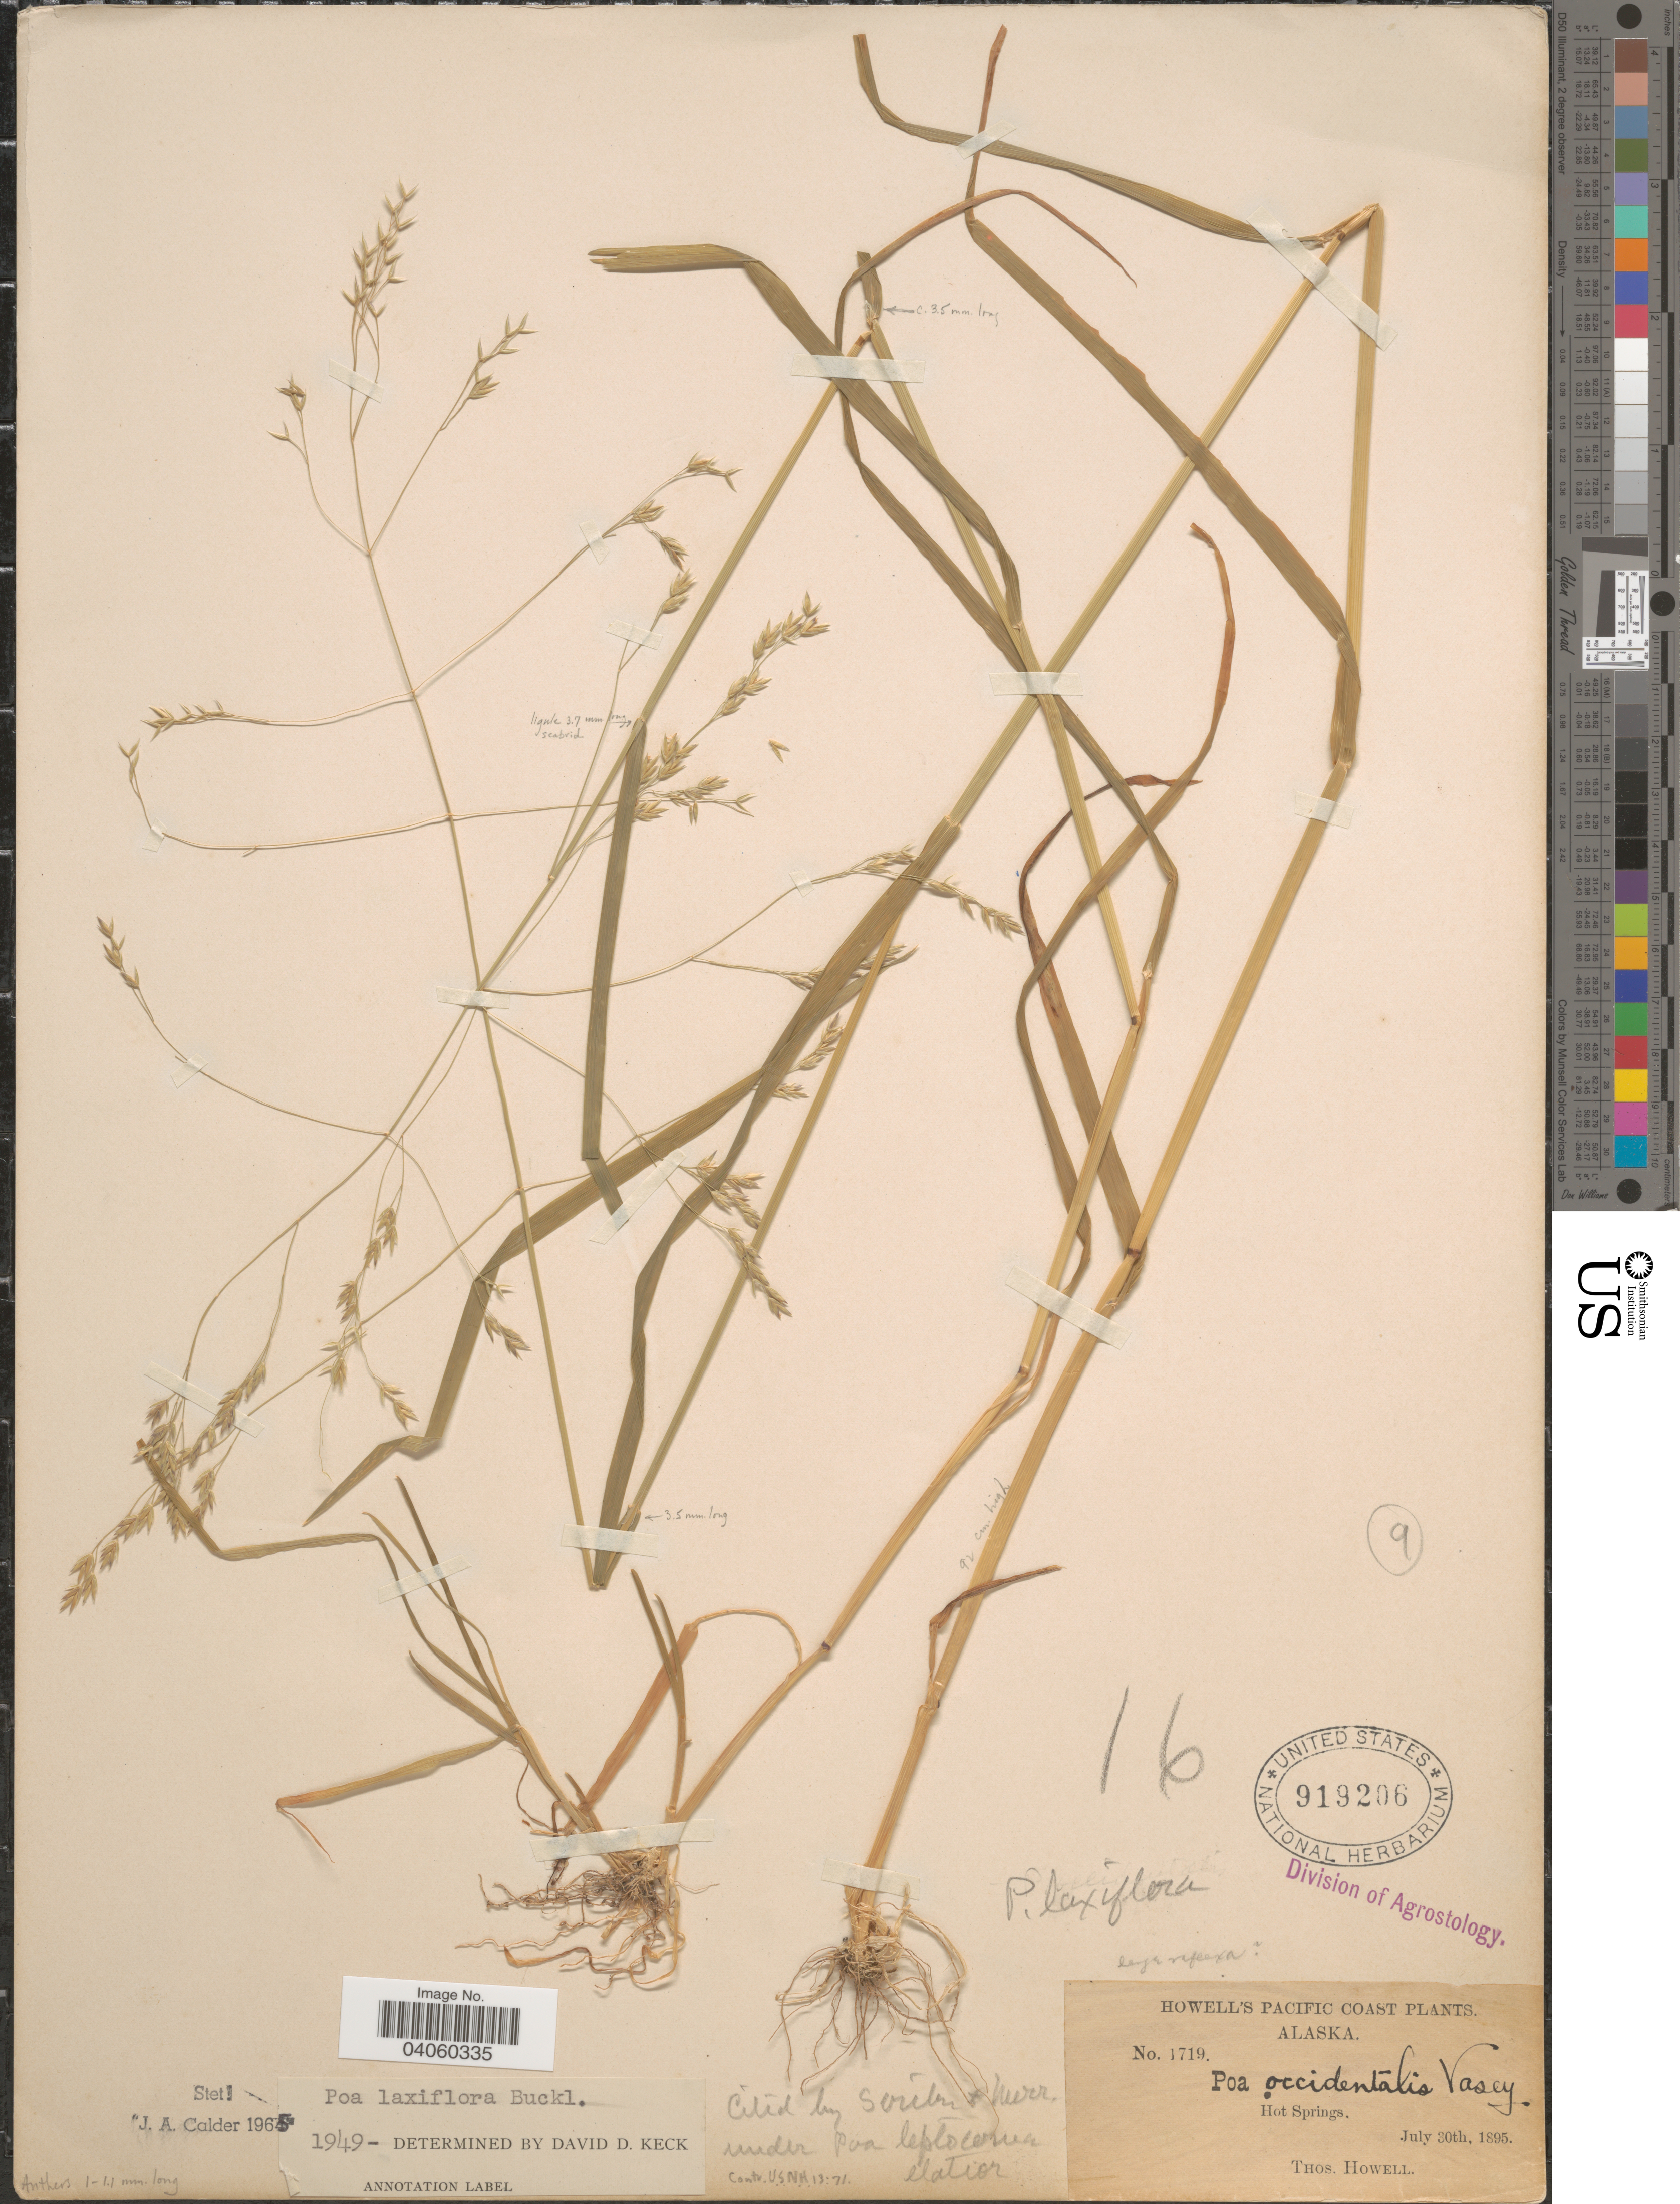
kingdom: Plantae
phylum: Tracheophyta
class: Liliopsida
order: Poales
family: Poaceae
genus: Poa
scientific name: Poa laxiflora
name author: Buckley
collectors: T. Howell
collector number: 1719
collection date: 1895-07-30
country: United States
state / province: Alaska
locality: Pacific Coast. Hot Springs.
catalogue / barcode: US 919206